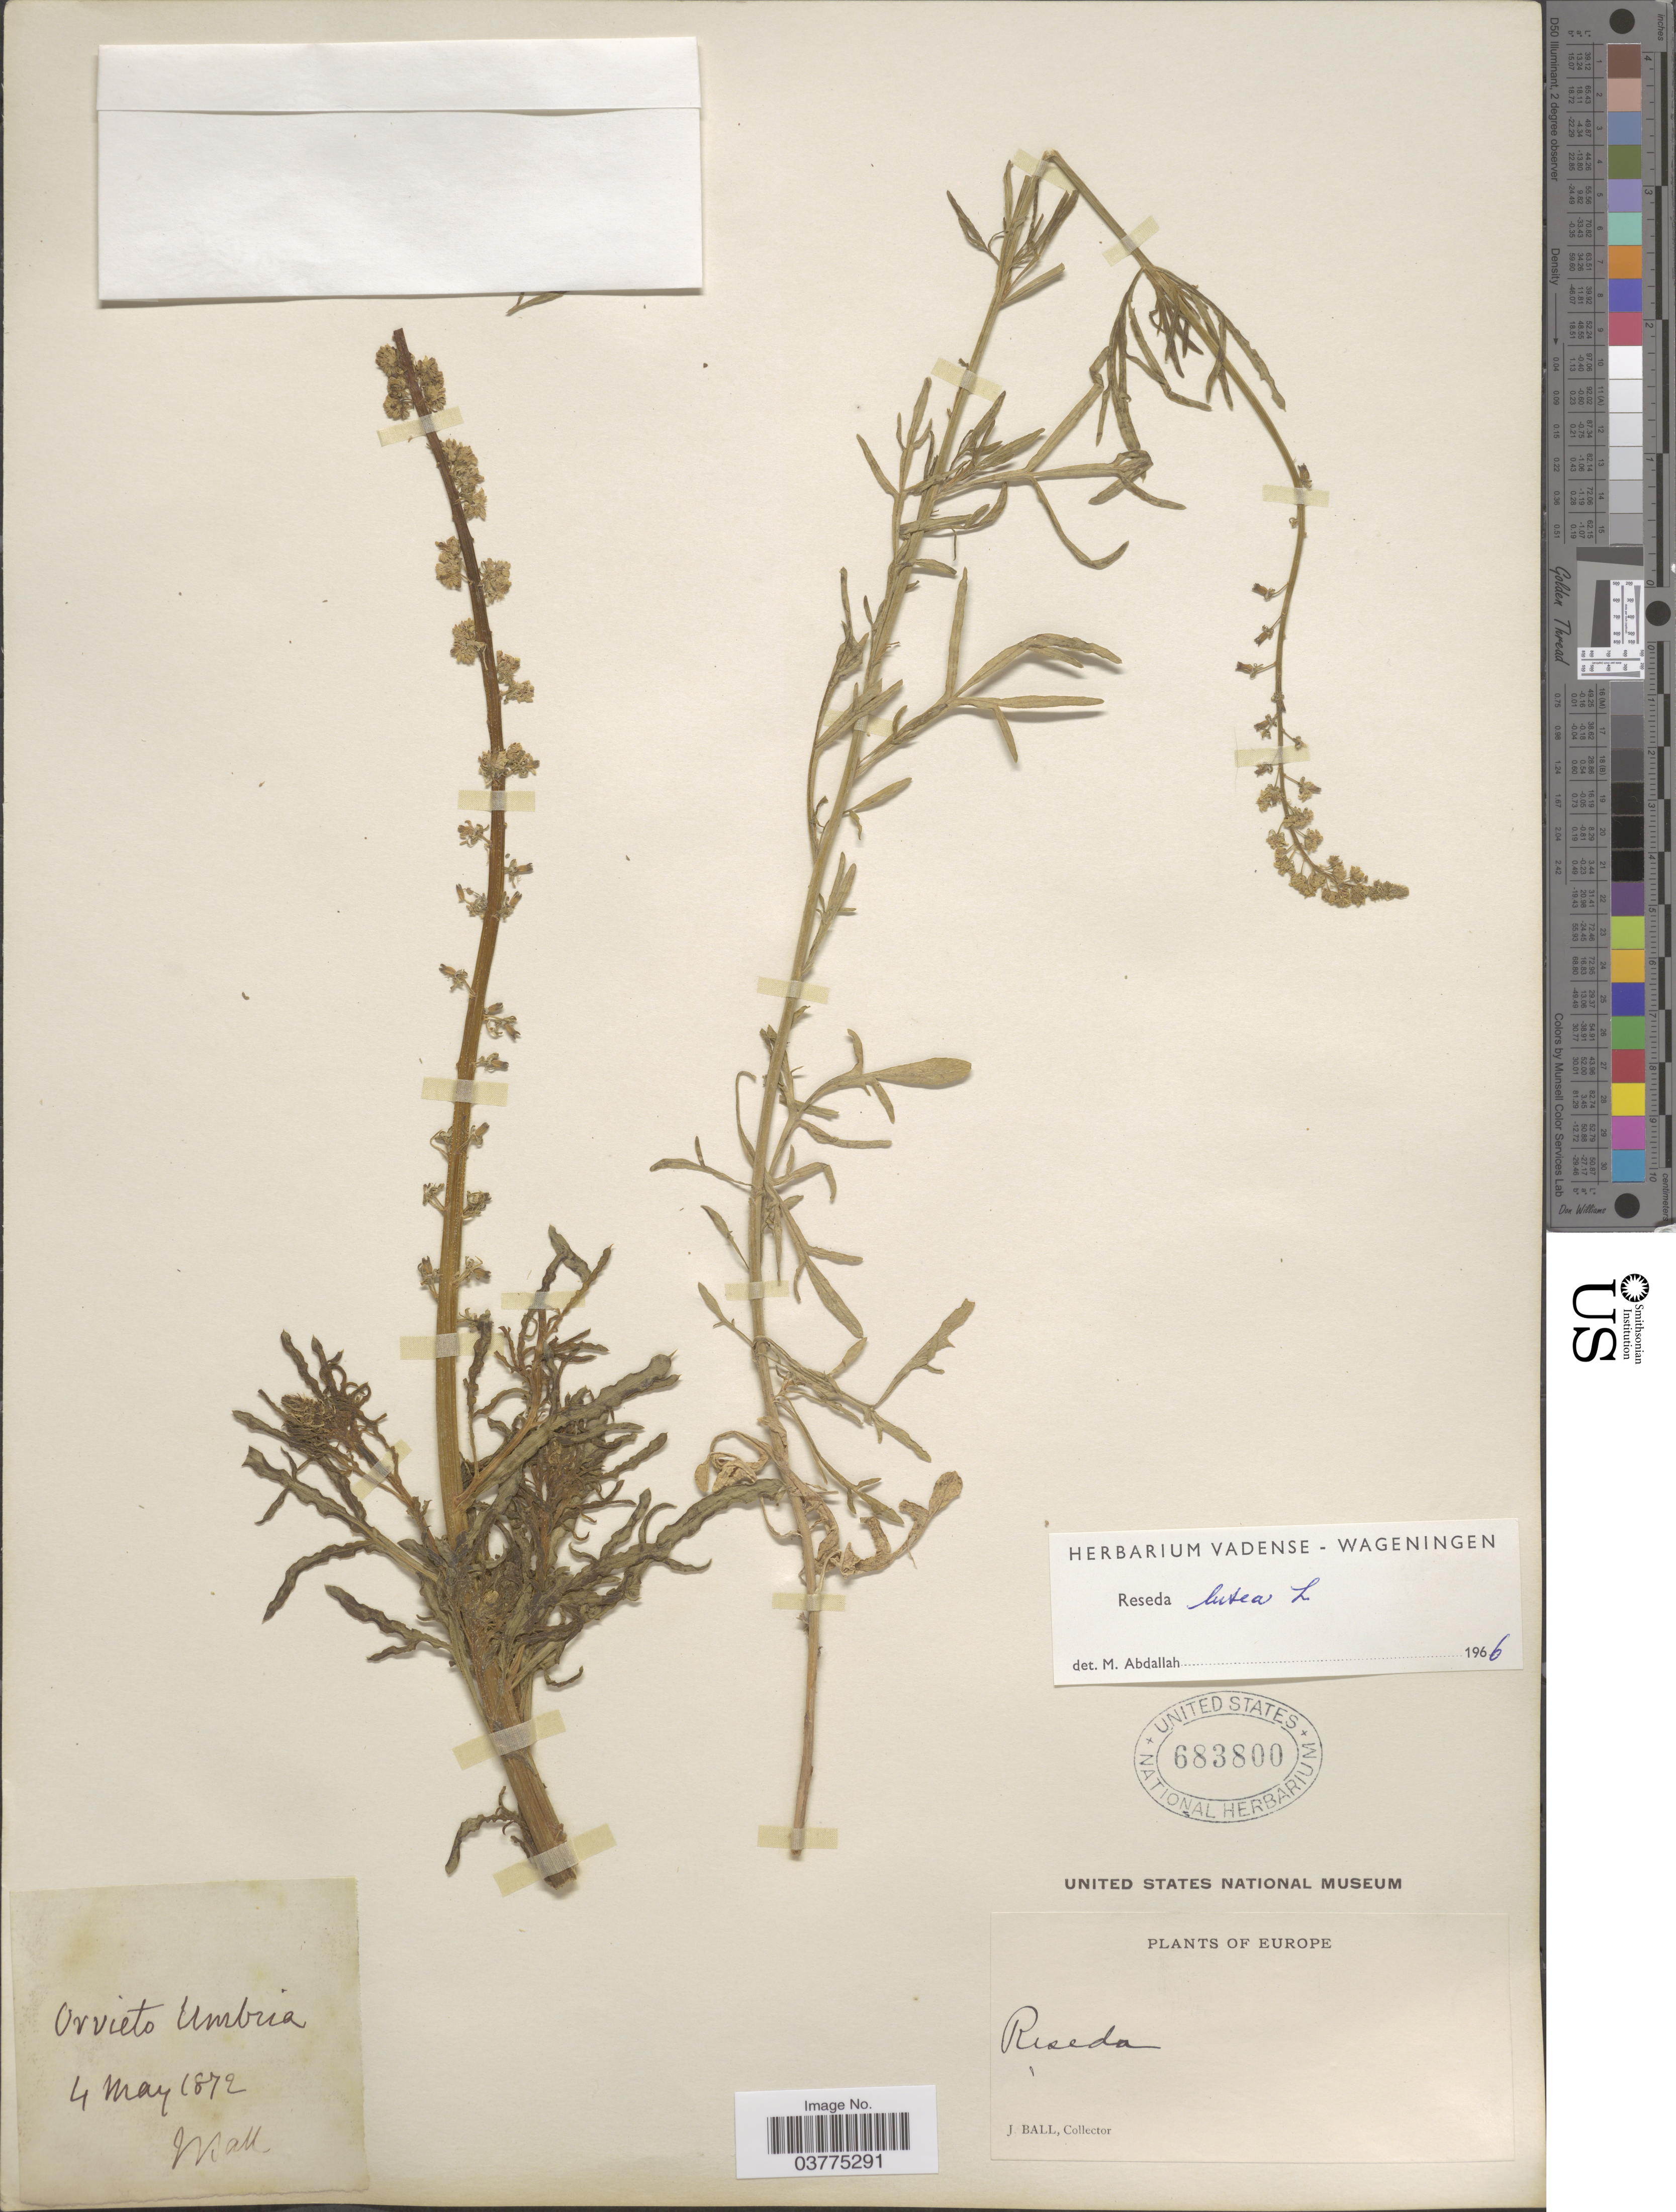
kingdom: Plantae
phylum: Tracheophyta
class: Magnoliopsida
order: Brassicales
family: Resedaceae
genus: Reseda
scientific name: Reseda lutea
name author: L.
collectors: Mall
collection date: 1872-05-04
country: Italy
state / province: Umbria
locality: Orvieto.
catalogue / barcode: US 683800